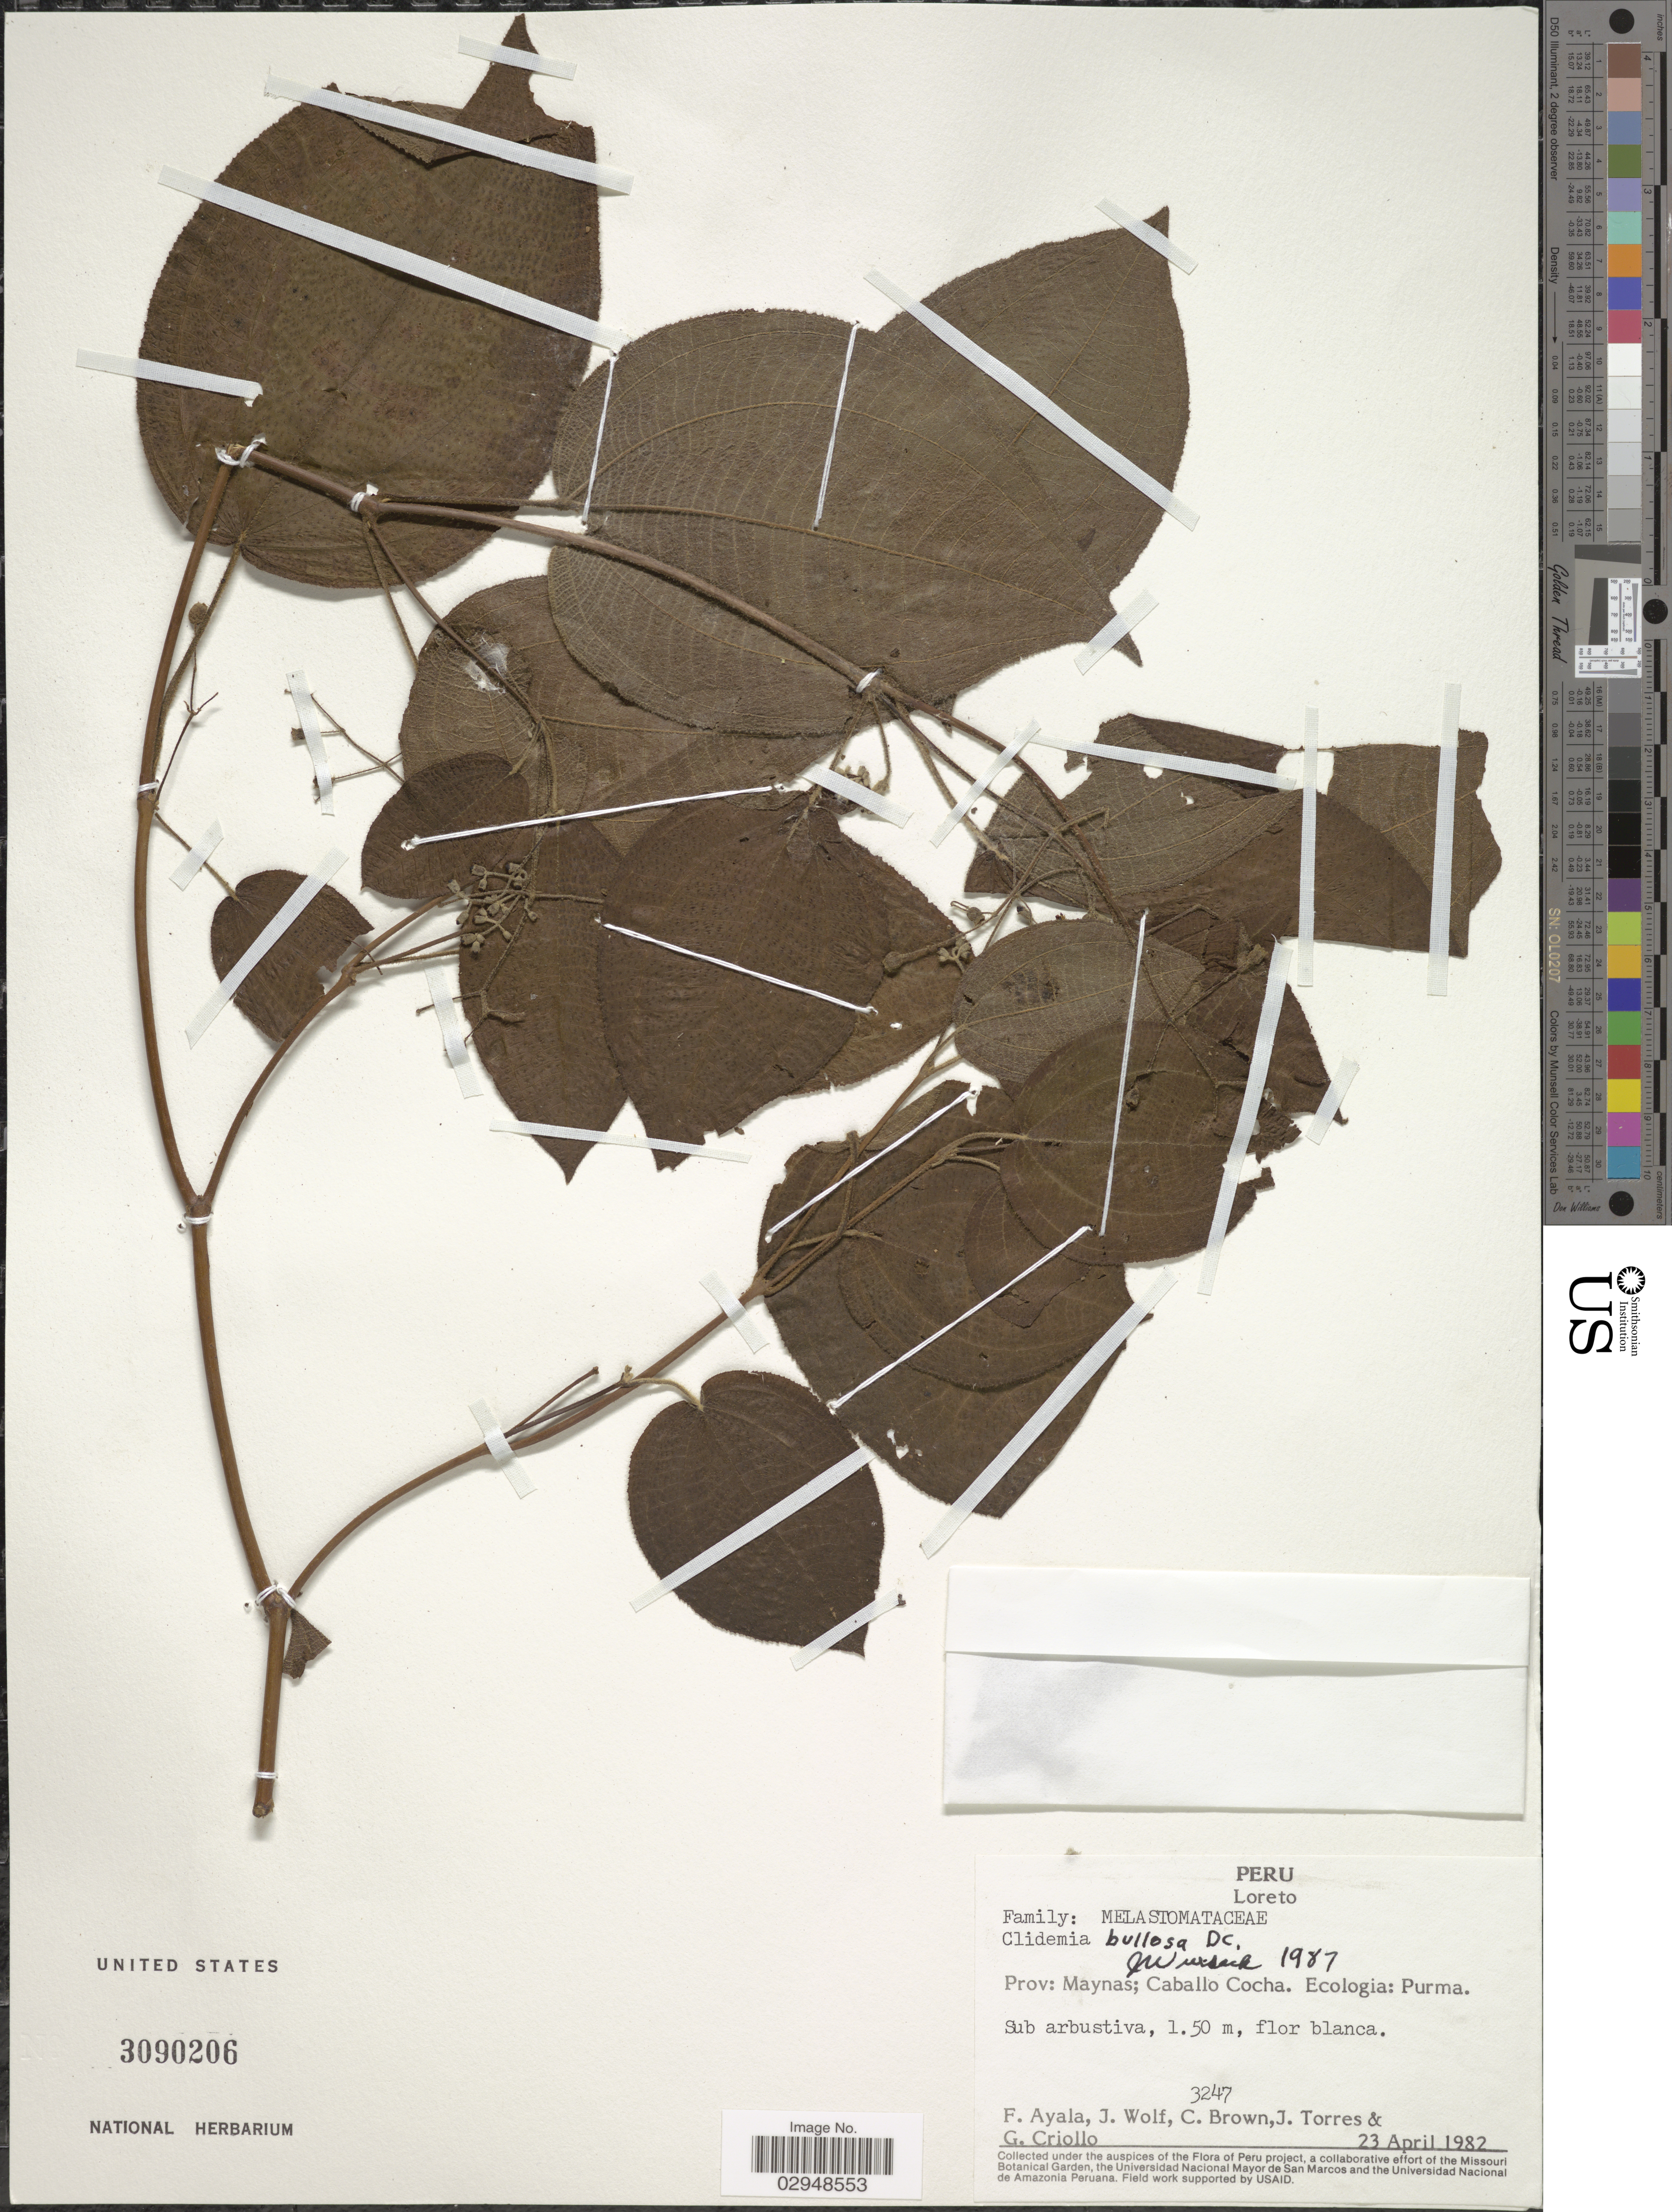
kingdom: Plantae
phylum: Tracheophyta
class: Magnoliopsida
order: Myrtales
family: Melastomataceae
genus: Clidemia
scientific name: Clidemia bullosa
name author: DC.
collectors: F. Ayala, J. Wolf, C. Brown, J. Torres & G. Criollo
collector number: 3247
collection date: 1982-04-23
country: Peru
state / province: Loreto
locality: Prov: Maynas; Caballo Cocha. Ecologia: Purma.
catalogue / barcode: US 3090206